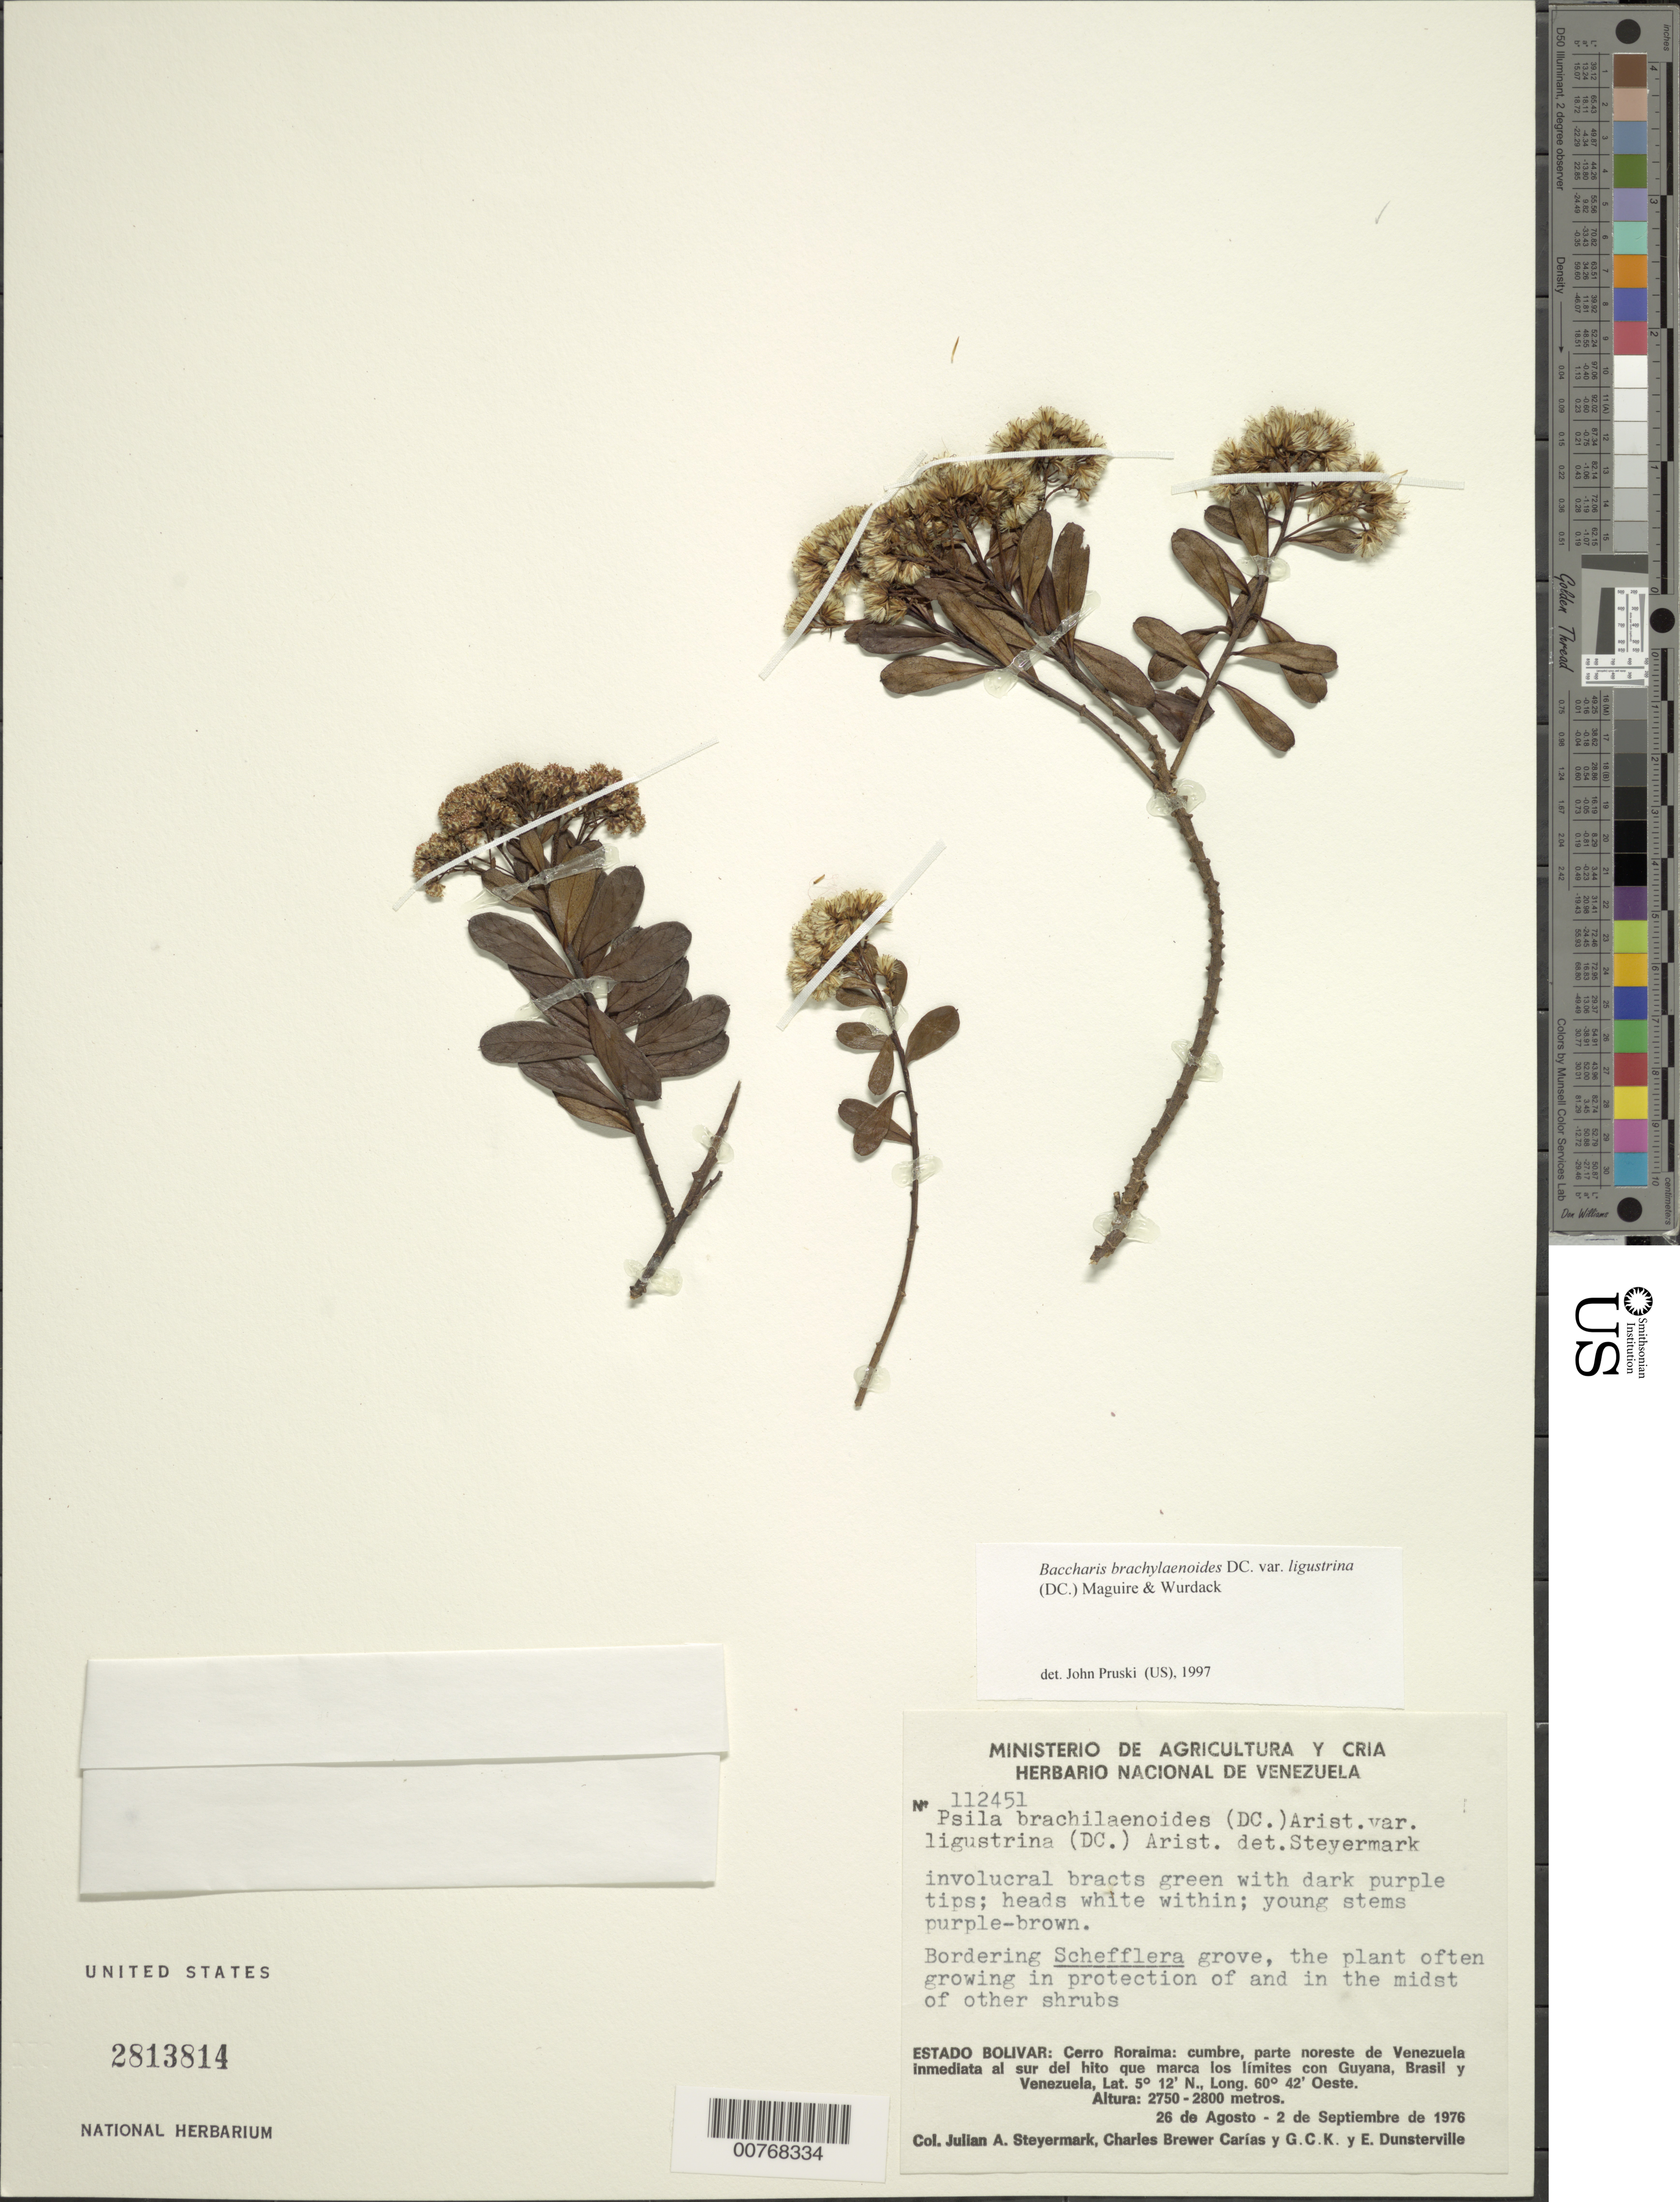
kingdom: Plantae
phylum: Tracheophyta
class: Magnoliopsida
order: Asterales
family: Asteraceae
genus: Baccharis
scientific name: Baccharis brachylaenoides var. ligustrina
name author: (DC.) Maguire & Wurdack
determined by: Steyermark, Julian A., (VEN)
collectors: J. Steyermark, C. Brewer-Carias, G. C. K. Dunsterville & E. Dunsterville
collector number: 112451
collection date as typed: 26-Aug-76 to 2-Sep-76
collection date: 1976-08-26/1976-09-02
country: Venezuela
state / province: Bolívar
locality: Cerro Roraima: parte NE de Venezuela inmediata al S del hito que marca los límites con Guyana, Brasil y Ven. Between camp and the morro formations of "El Laberinto"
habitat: Bordering Schefflera grove, the plant often growing in protection of and in the midst of other shrubs.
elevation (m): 2750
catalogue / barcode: US 2813814